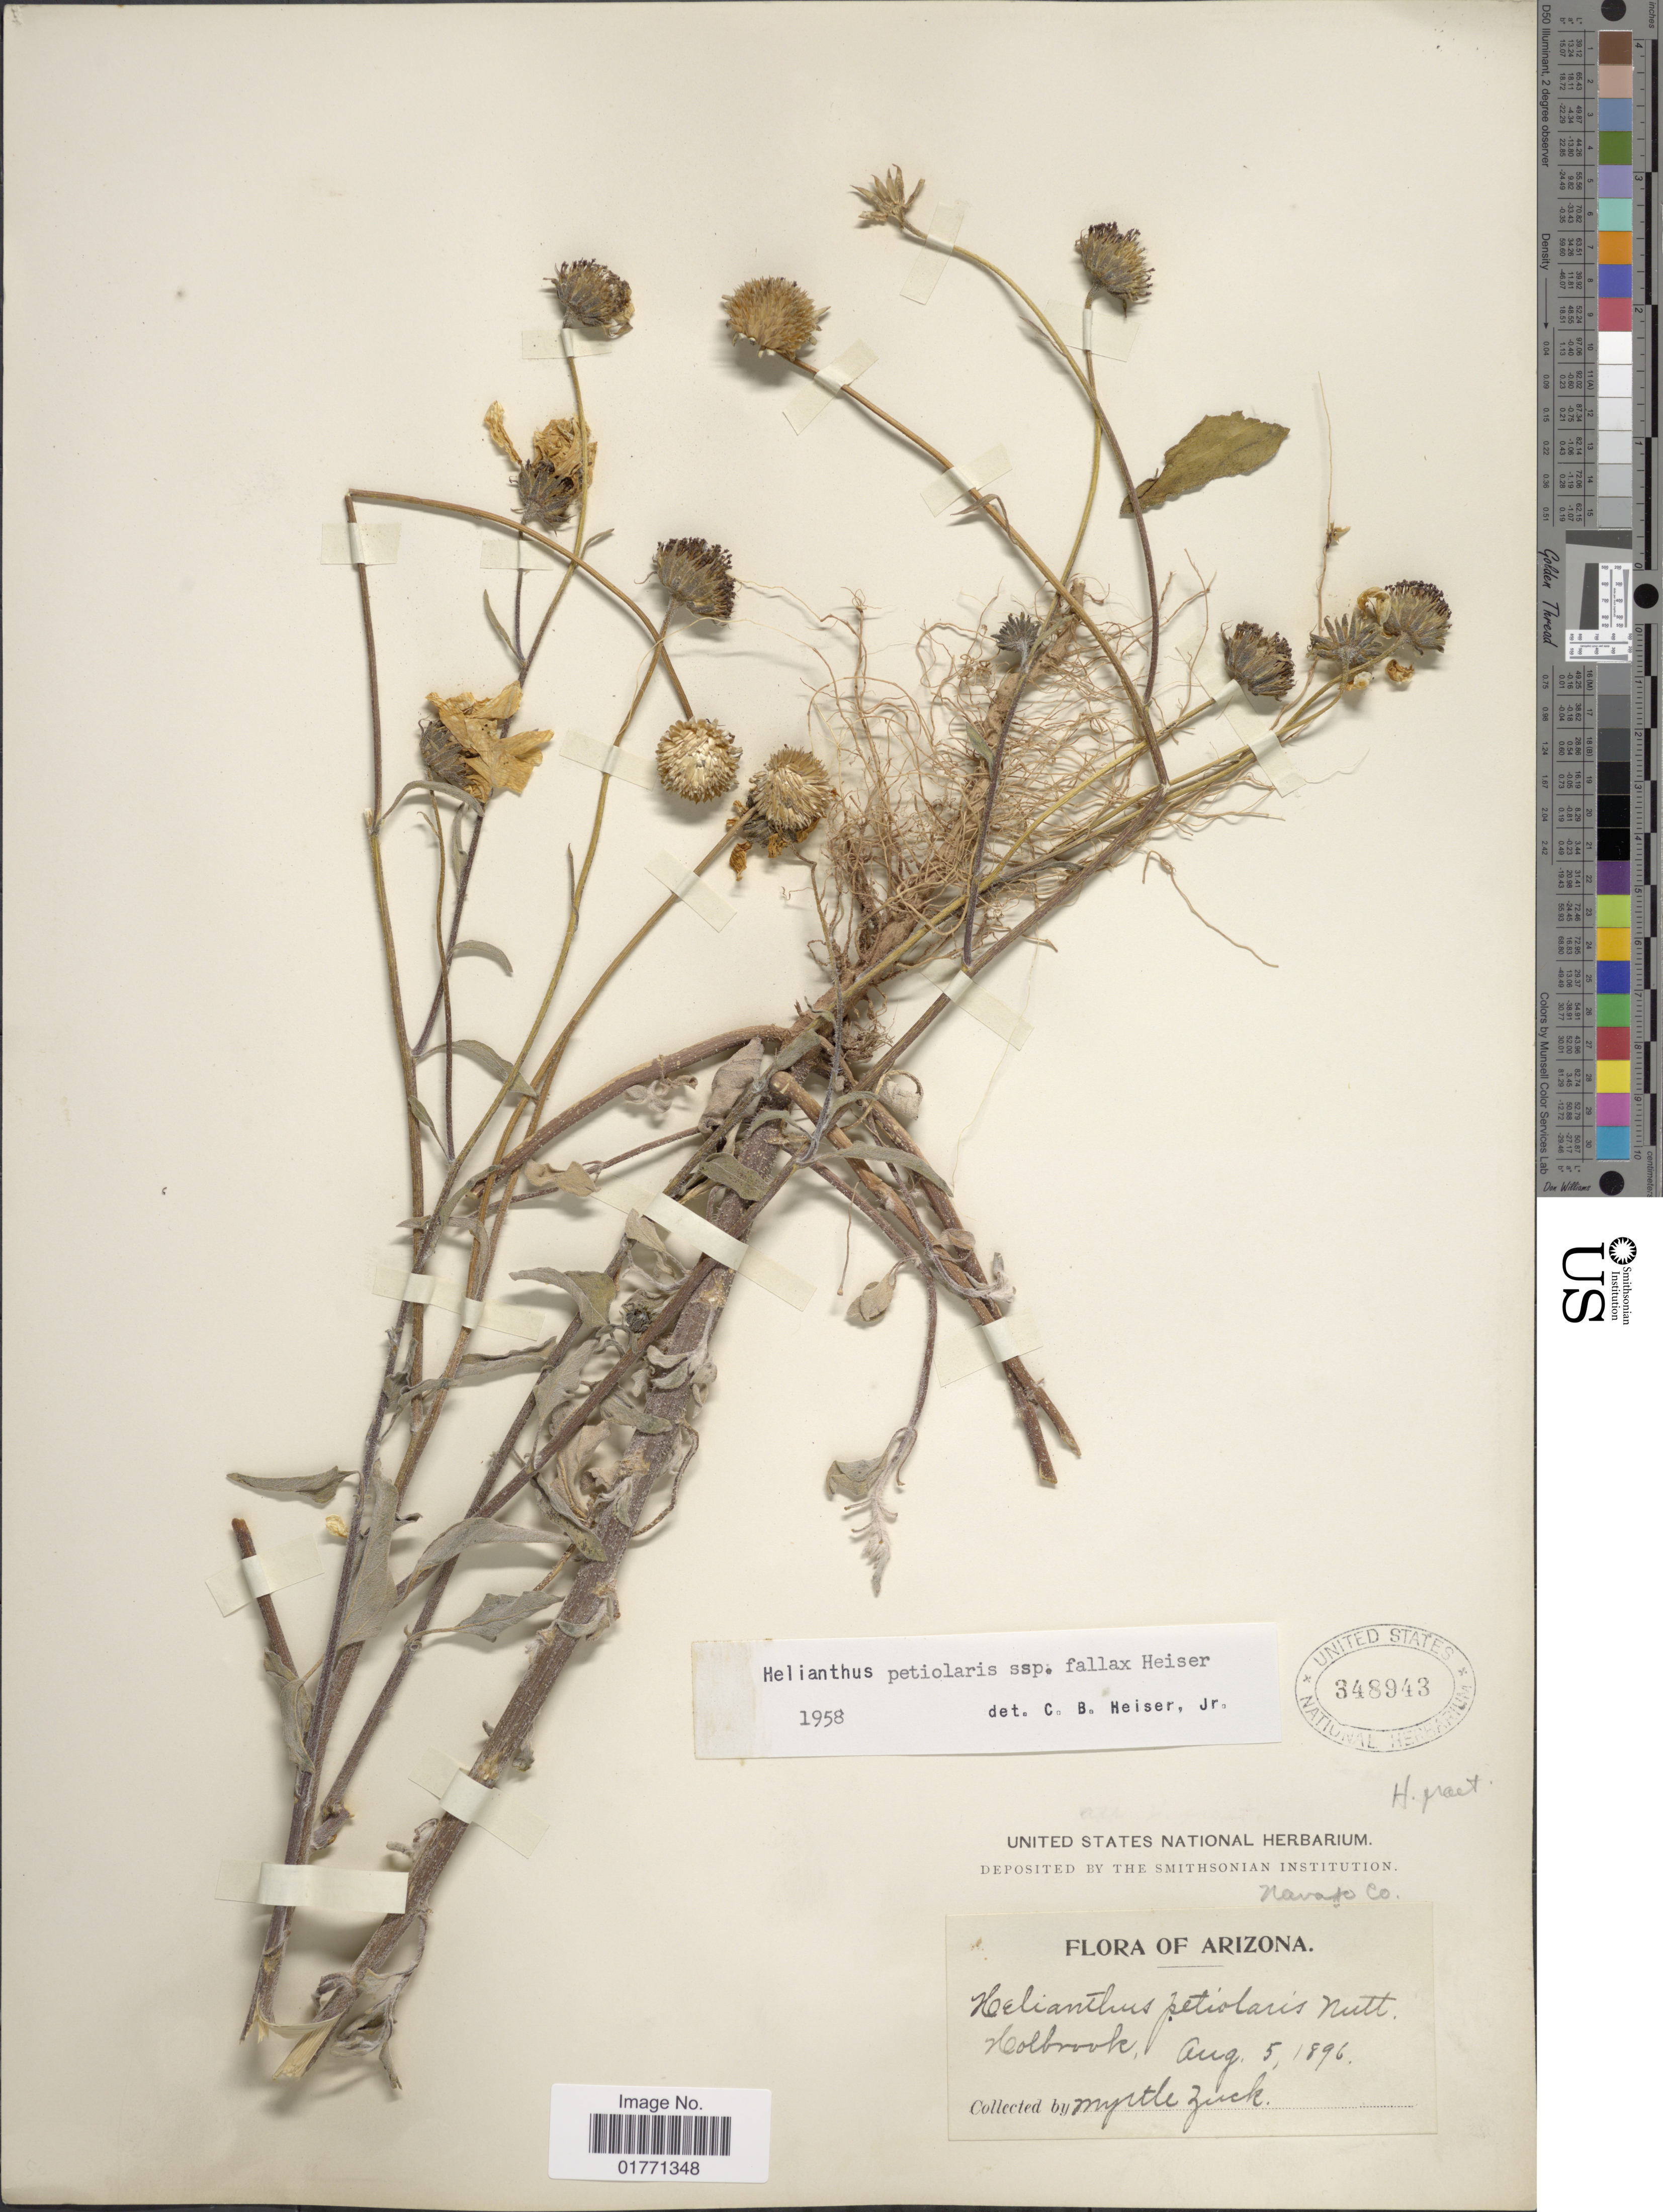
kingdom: Plantae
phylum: Tracheophyta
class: Magnoliopsida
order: Asterales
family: Asteraceae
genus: Helianthus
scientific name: Helianthus petiolaris subsp. fallax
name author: Heiser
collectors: M. Zuck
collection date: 1896-08-05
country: United States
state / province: Arizona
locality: Holbrook, Navajo Co.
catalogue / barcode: US 348943